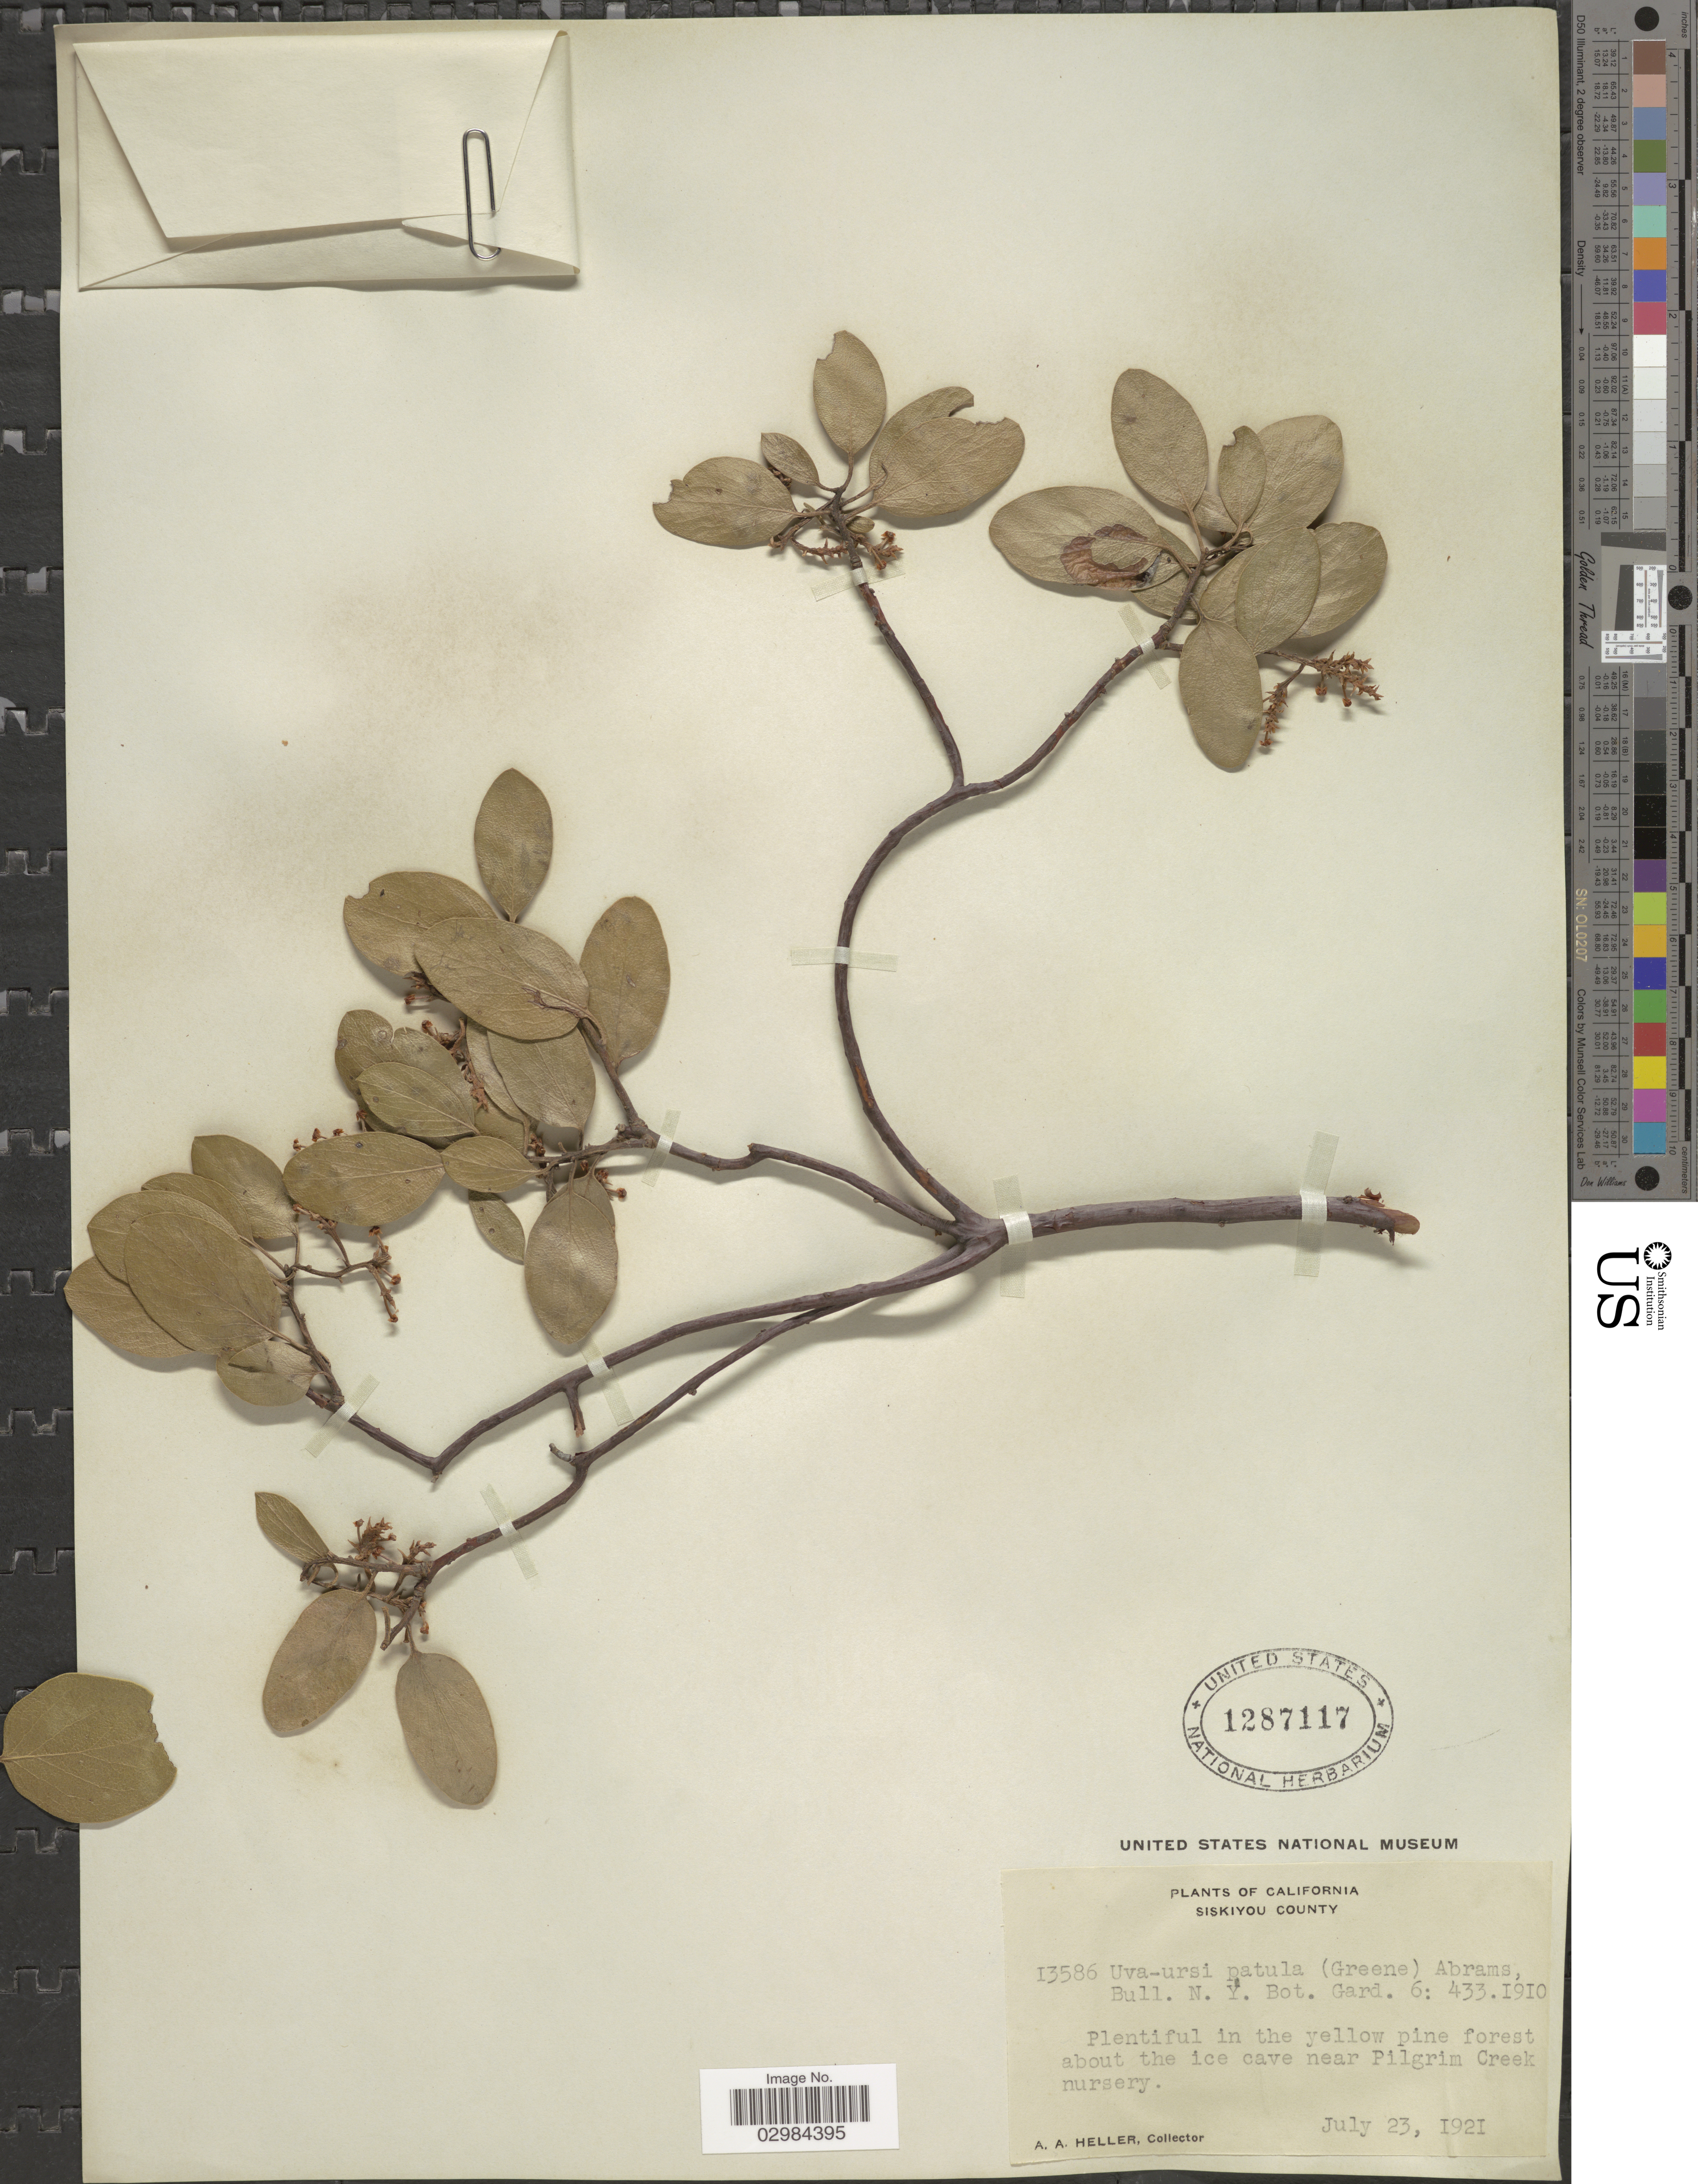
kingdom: Plantae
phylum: Tracheophyta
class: Magnoliopsida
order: Ericales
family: Ericaceae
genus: Arctostaphylos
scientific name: Arctostaphylos patula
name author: Greene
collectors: A. A. Heller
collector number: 13586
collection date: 1921-07-23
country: United States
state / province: California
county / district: Siskiyou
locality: Siskiyou County, Plentiful in the yellow pine forest about the ice cave near Pilgrim Creek nursery.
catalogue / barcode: US 1287117